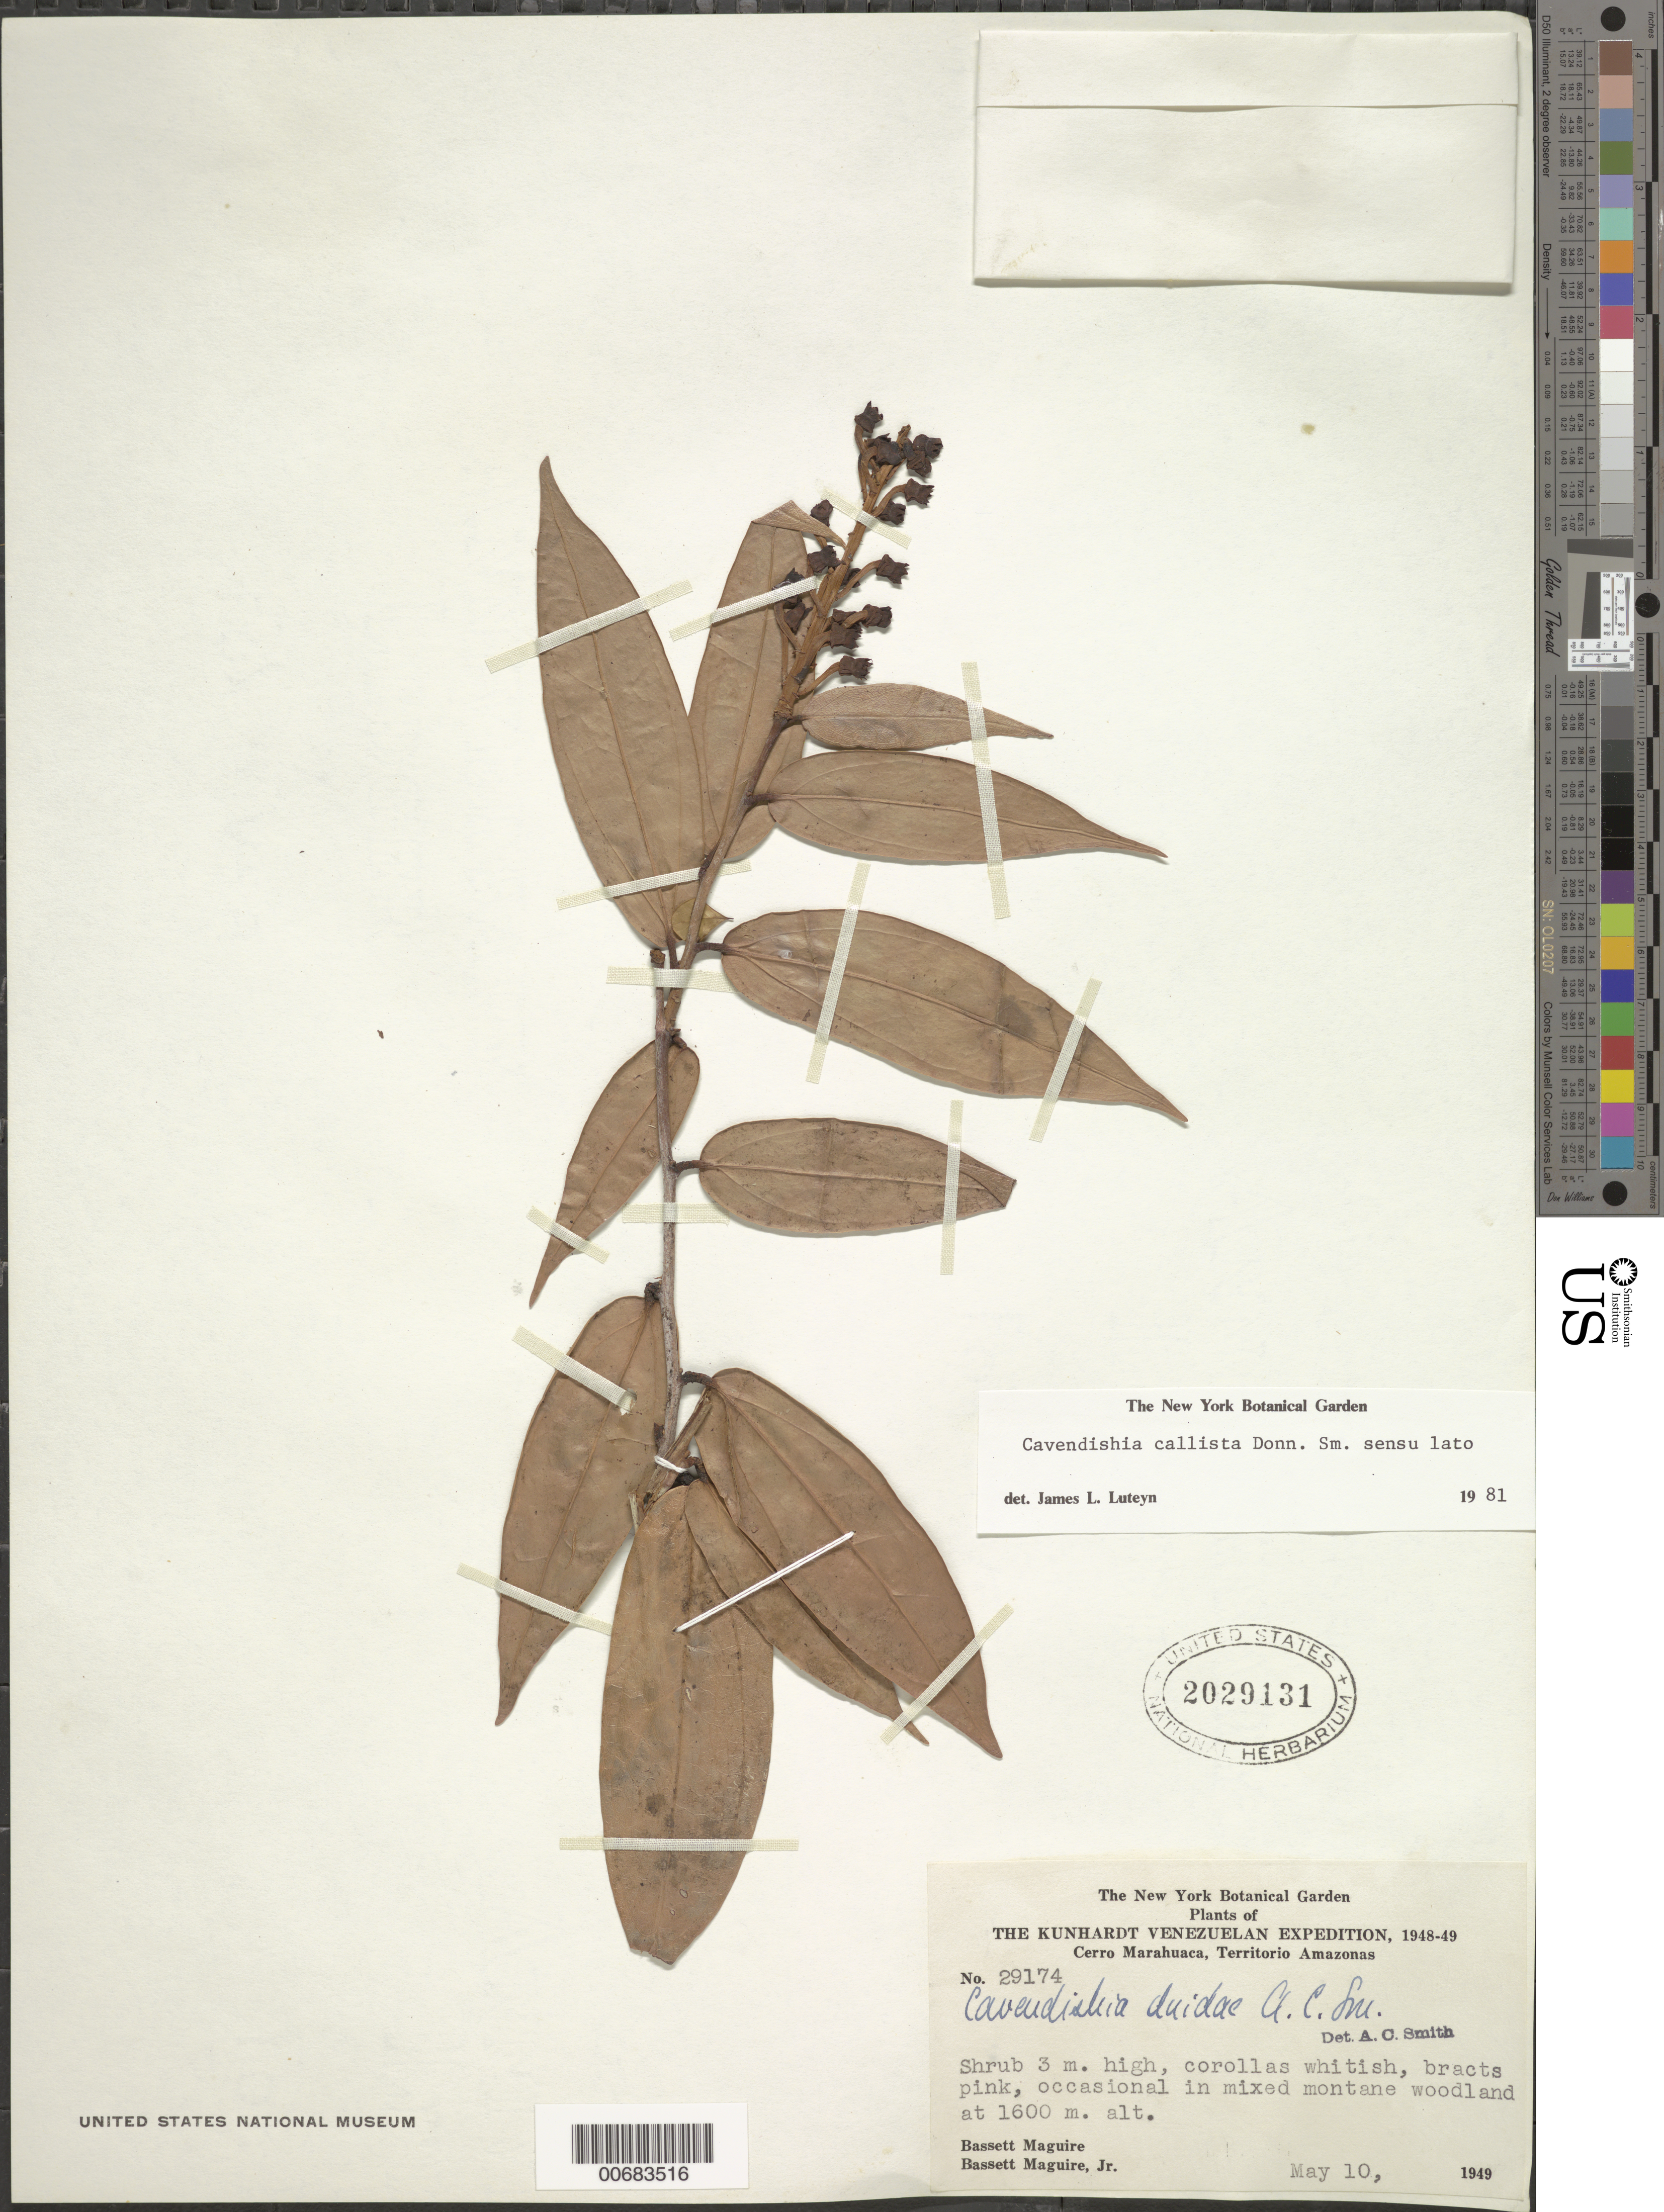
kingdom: Plantae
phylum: Tracheophyta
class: Magnoliopsida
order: Ericales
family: Ericaceae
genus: Cavendishia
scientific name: Cavendishia callista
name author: Donn. Sm.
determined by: Luteyn, J. L.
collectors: B. Maguire & B. Maguire Jr.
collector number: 29174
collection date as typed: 10-May-49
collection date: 1949-05-10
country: Venezuela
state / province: Amazonas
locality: Cerro Marahuaca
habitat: Mixed montane woodland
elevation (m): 1600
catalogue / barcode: US 2029131